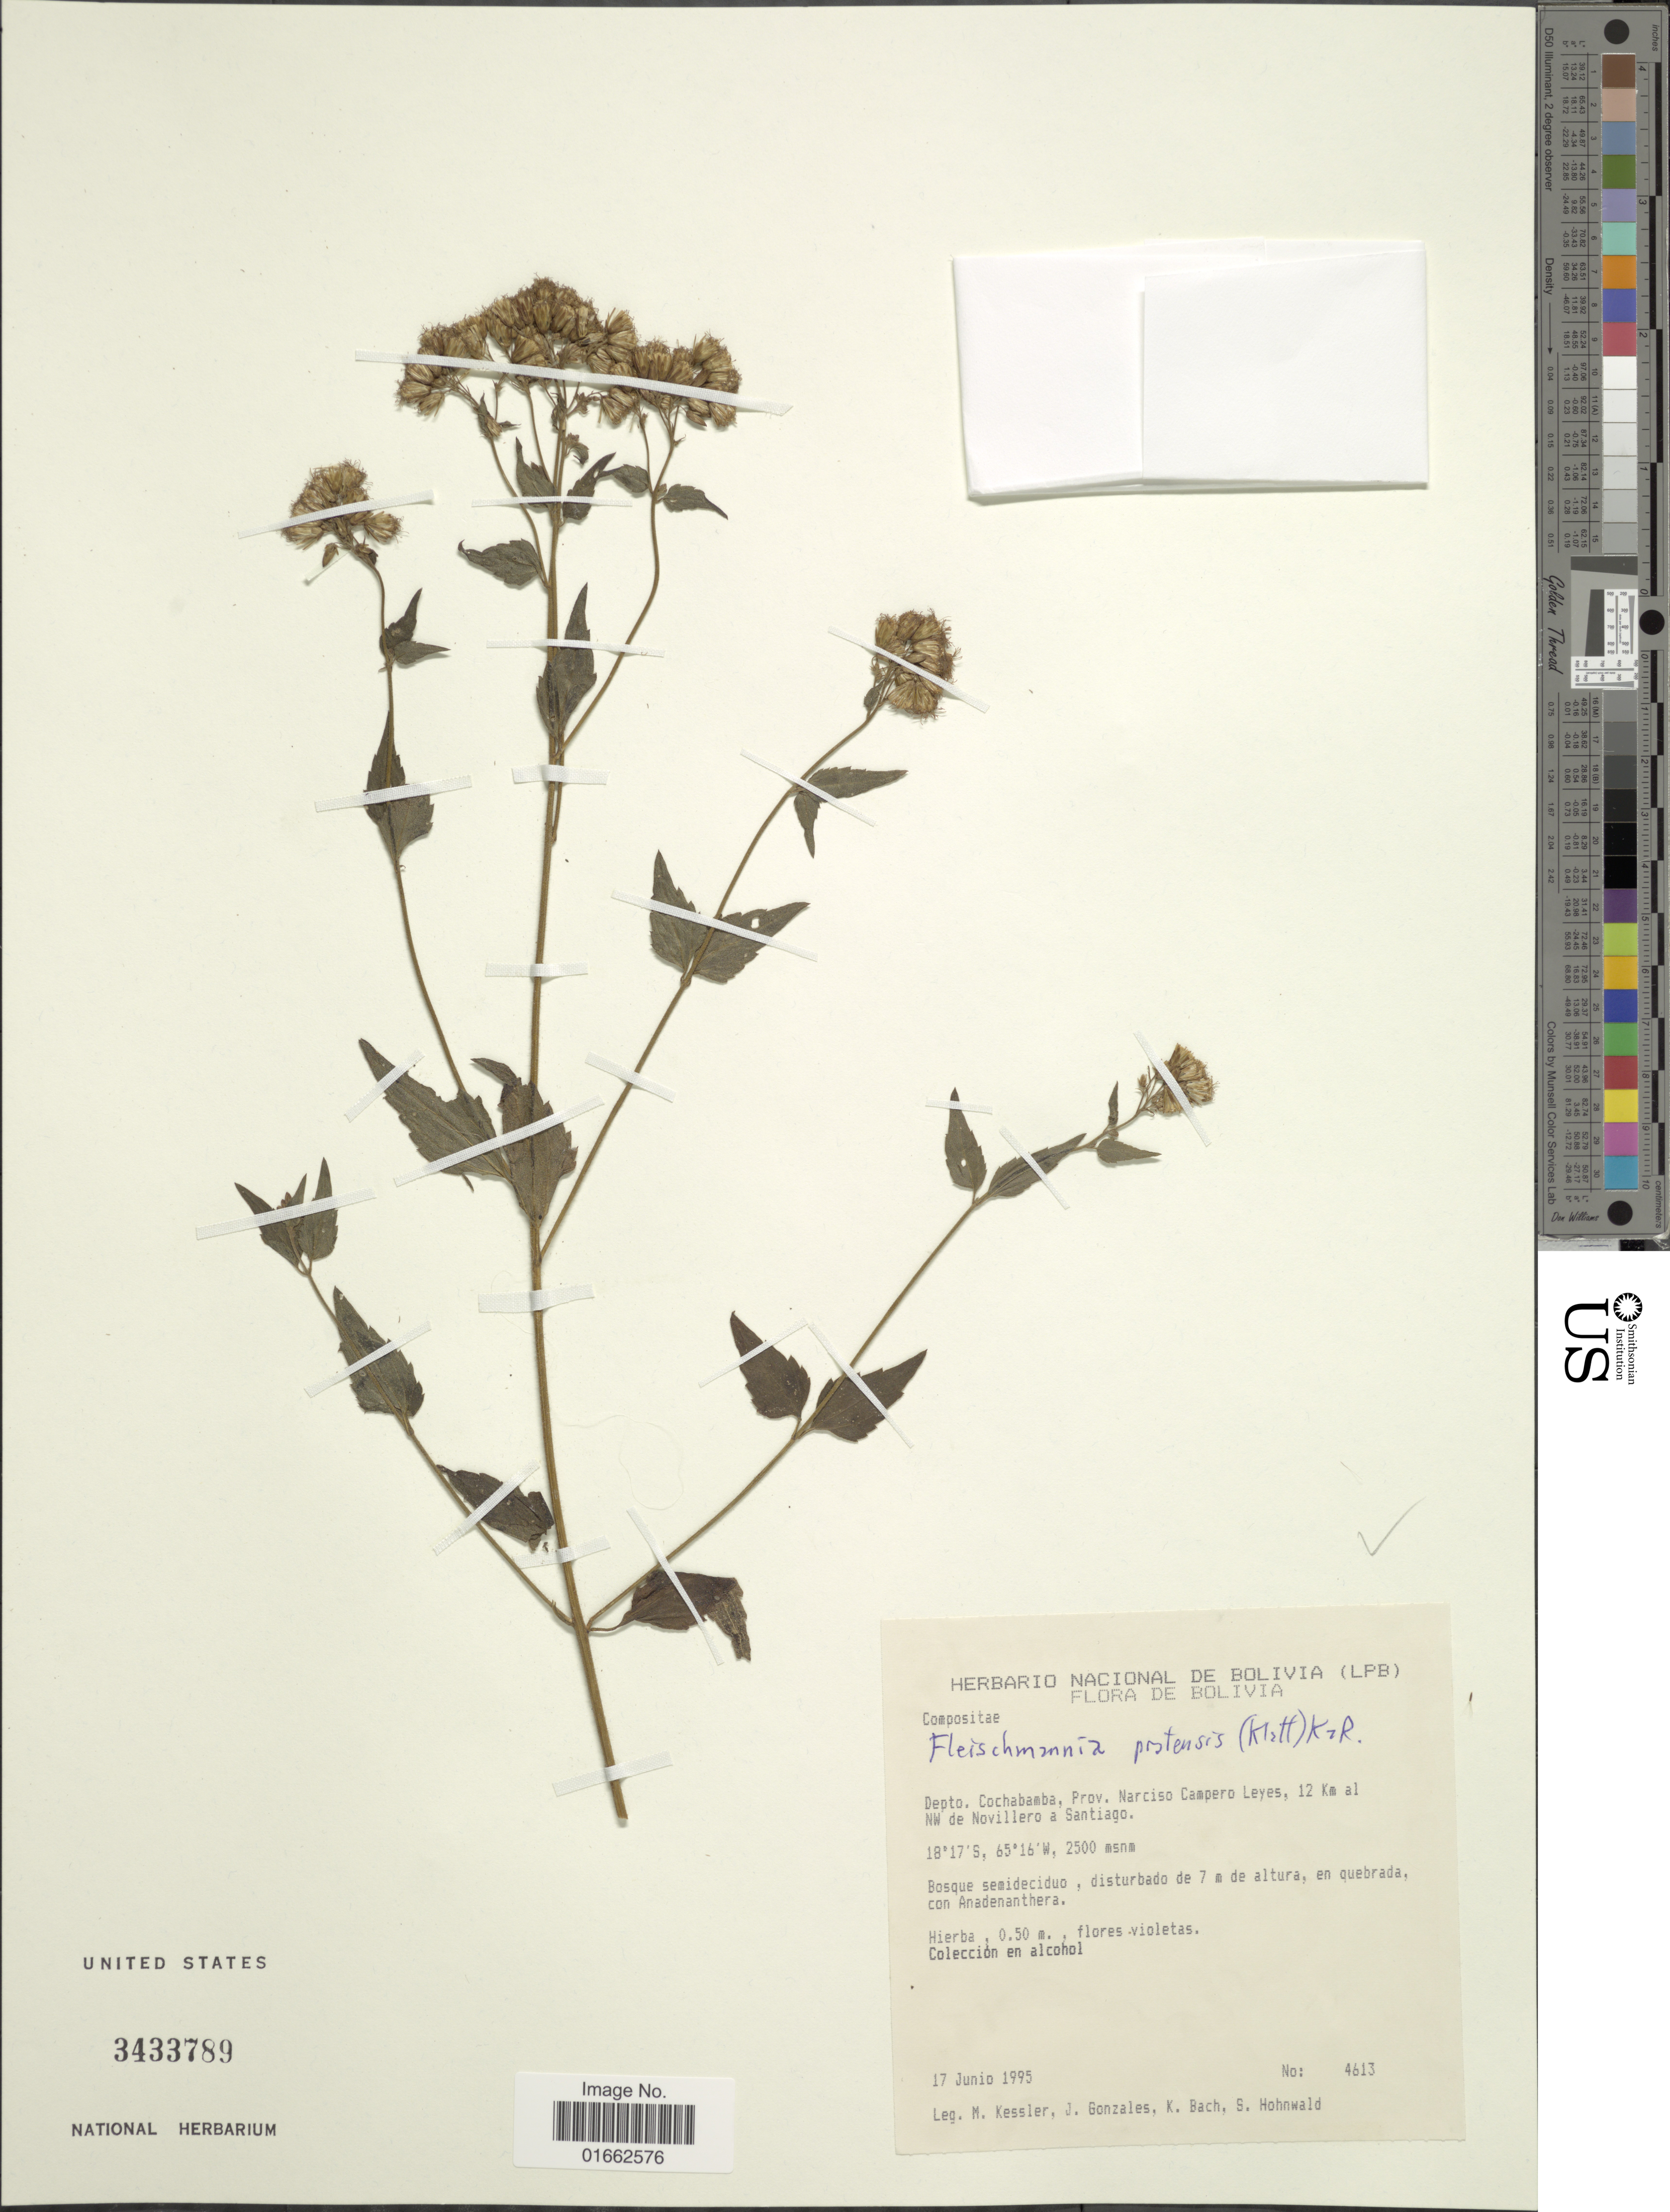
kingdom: Plantae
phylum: Tracheophyta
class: Magnoliopsida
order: Asterales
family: Asteraceae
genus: Fleischmannia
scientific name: Fleischmannia pratensis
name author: (Klatt) R.M. King & H. Rob.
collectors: M. Kessler, J. Gonzales, K. Bach & S. Hohnwald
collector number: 4613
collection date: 1995-06-17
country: Bolivia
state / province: Cochabamba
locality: Prov. Narciso Campero Leyes, 12 Km al NW de Novillero a Santiago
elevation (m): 2500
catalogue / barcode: US 3433789